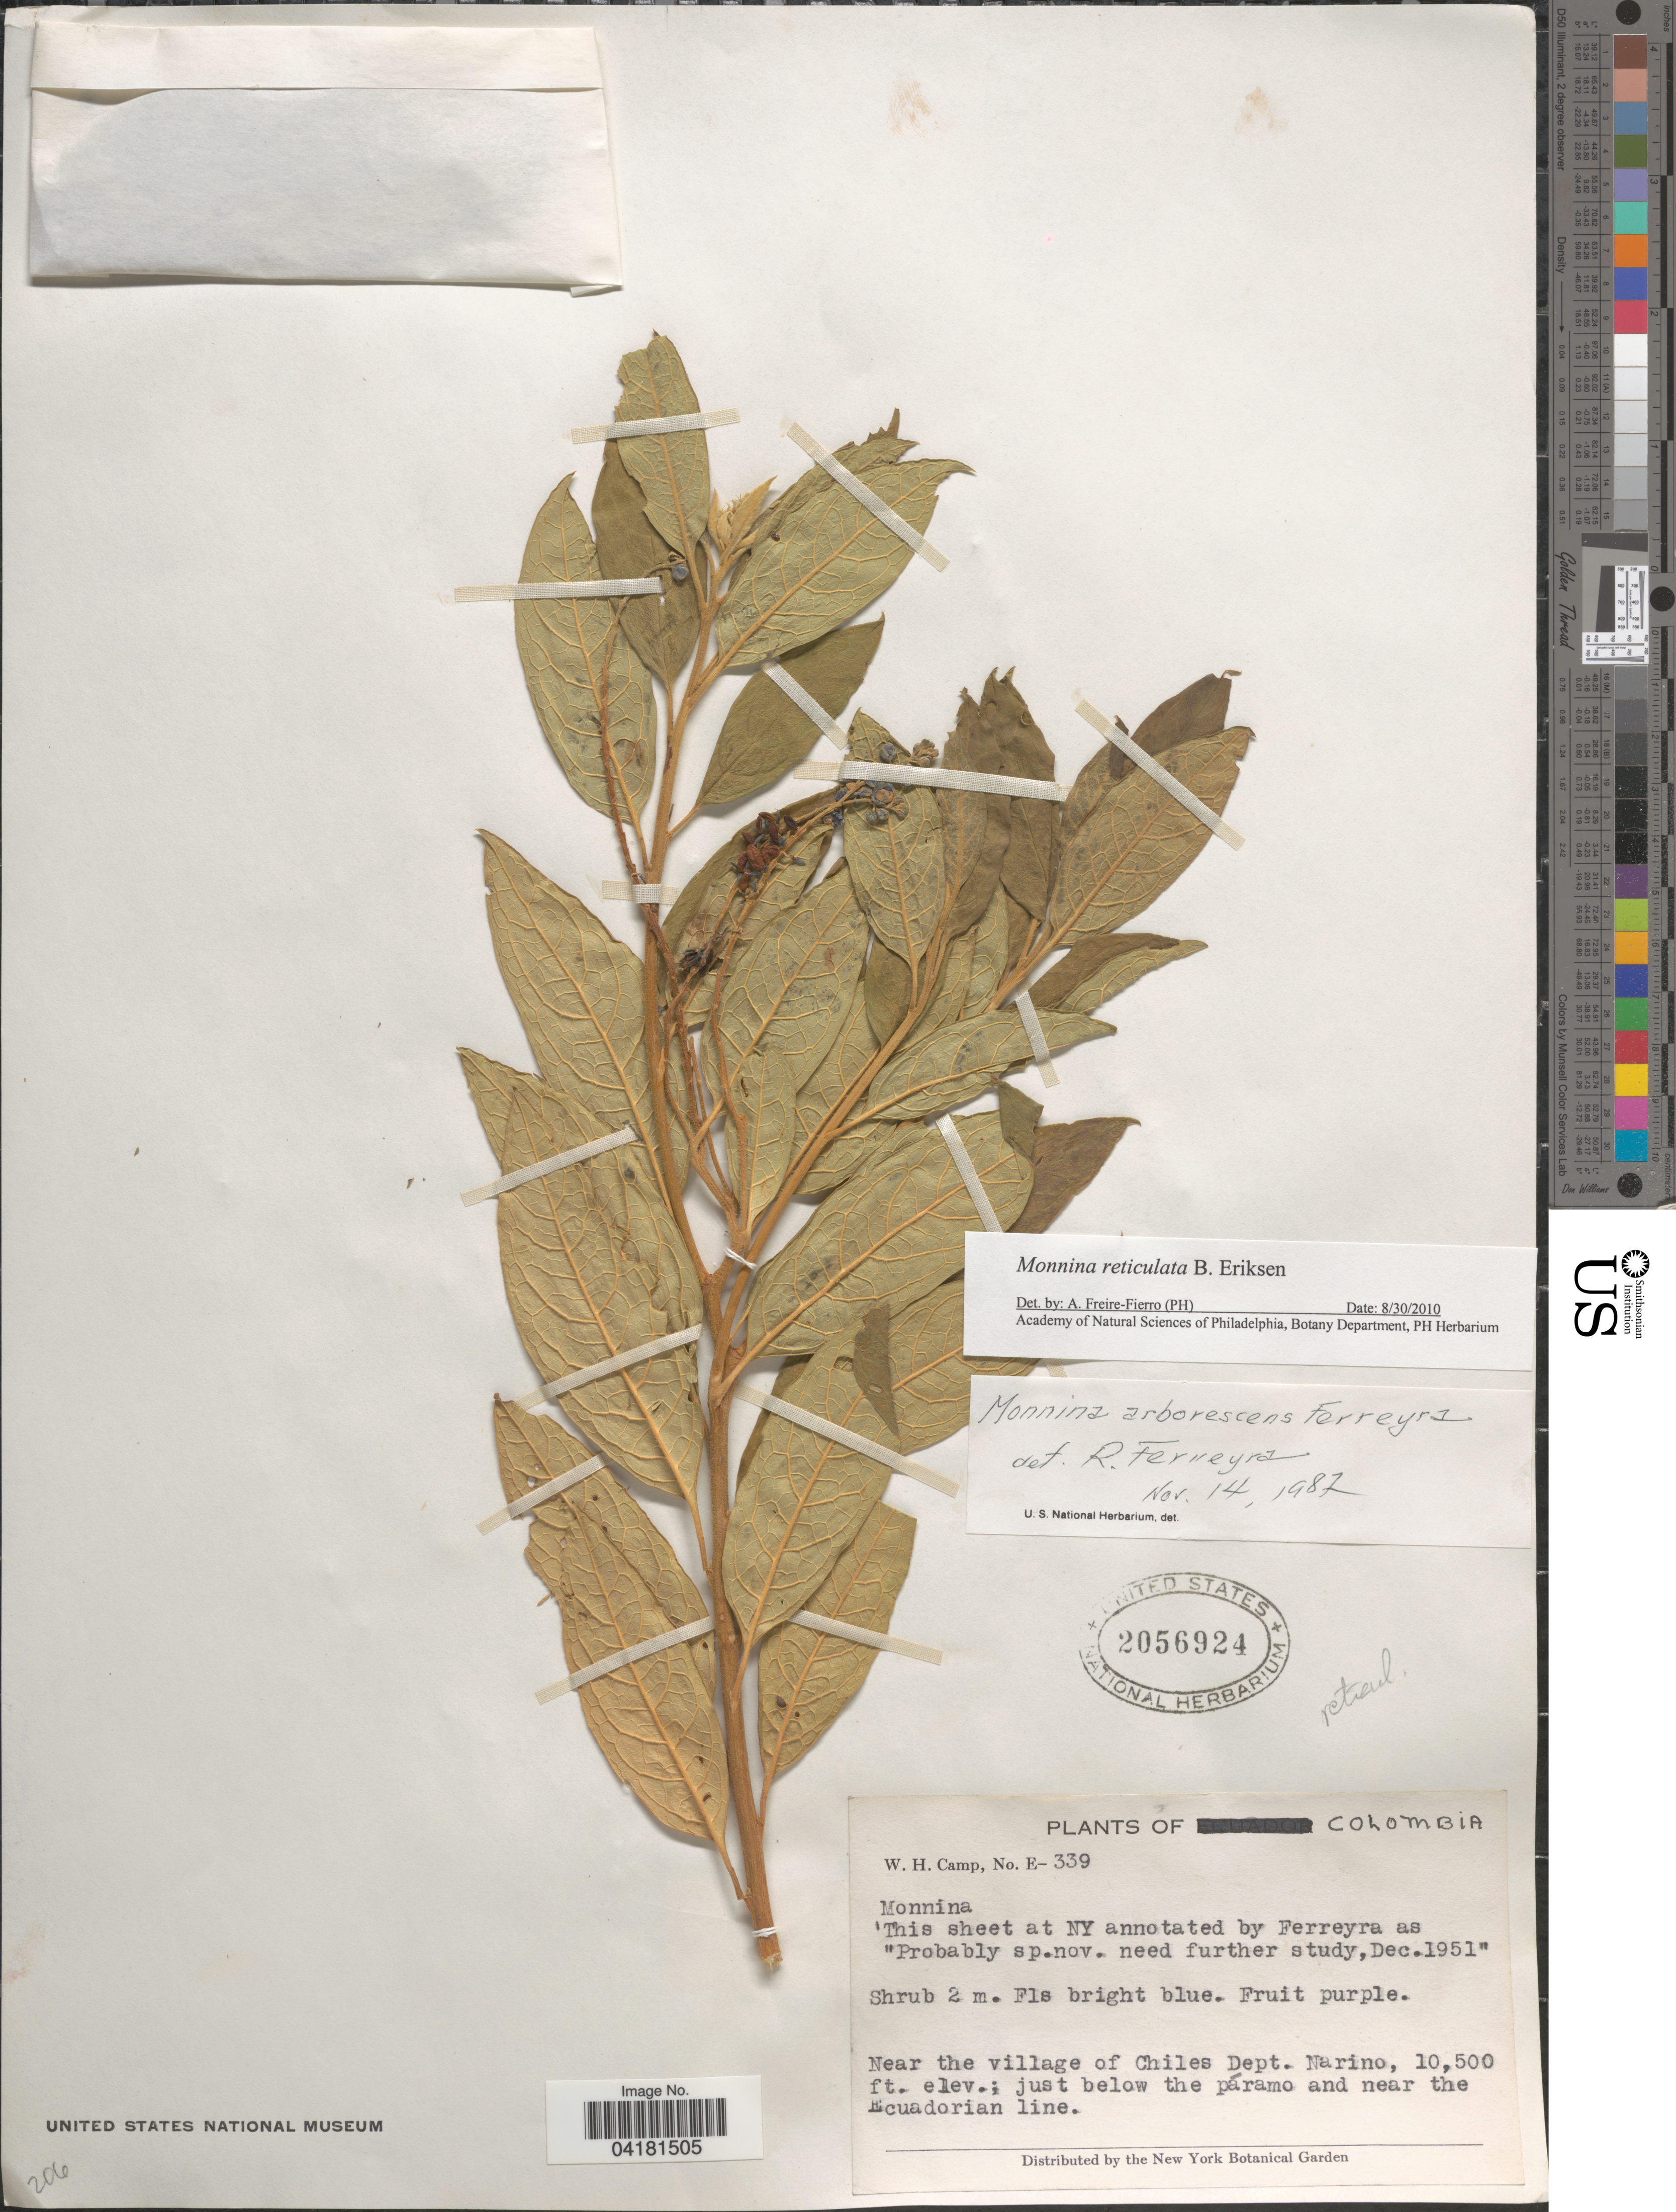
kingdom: Plantae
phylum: Tracheophyta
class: Magnoliopsida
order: Fabales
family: Polygalaceae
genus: Monnina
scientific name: Monnina reticulata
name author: B. Eriksen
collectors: W. H. Camp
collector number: E-339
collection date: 1951-12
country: Colombia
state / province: Nariño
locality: Near the village of Chiles Dept. Nariño, just below the páramo and near the Ecuadorian line.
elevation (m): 3200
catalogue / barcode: US 2056924